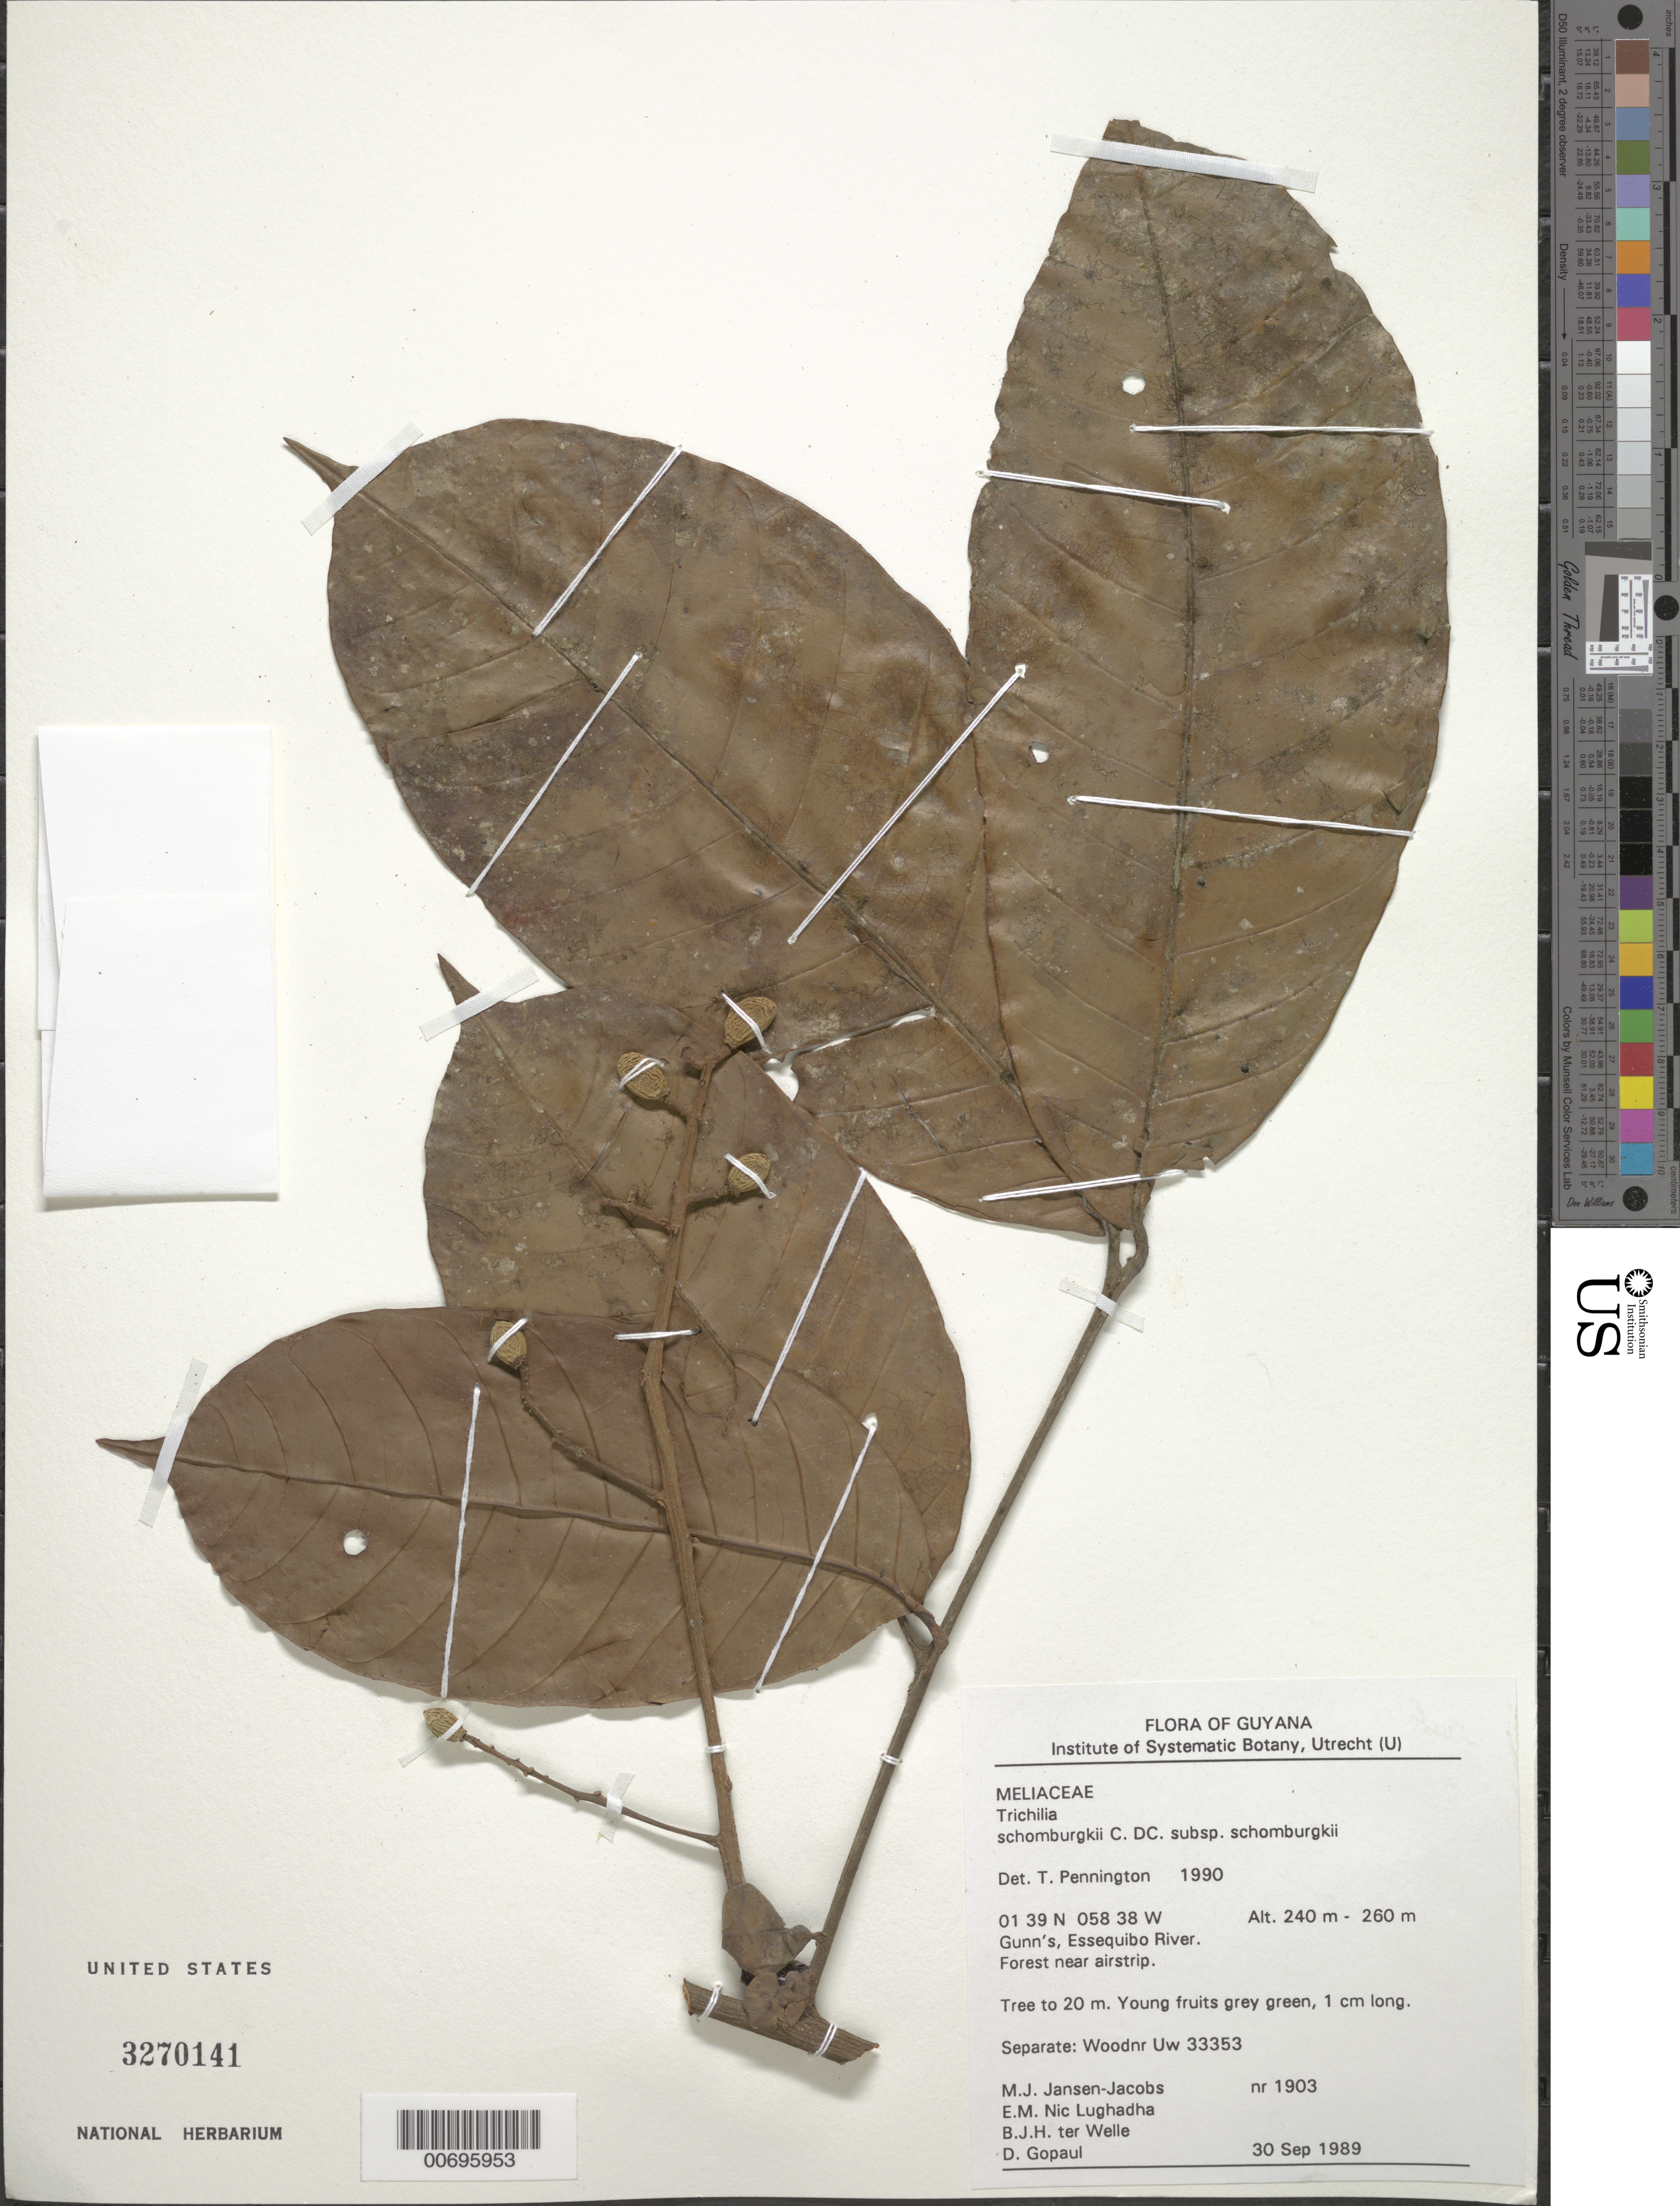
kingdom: Plantae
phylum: Tracheophyta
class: Magnoliopsida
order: Sapindales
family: Meliaceae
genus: Trichilia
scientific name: Trichilia schomburgkii subsp. schomburgkii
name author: C. DC.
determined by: Pennington, T. D., (K)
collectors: M. J. Jansen-Jacobs, E. Nic Lughadha, B. Welle & D. Gopaul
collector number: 1903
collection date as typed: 30-Sep-89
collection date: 1989-09-30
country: Guyana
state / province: U. Takutu-U. Essequibo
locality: Gunn's, Essequibo River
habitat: Forest near airstrip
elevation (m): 240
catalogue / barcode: US 3270141